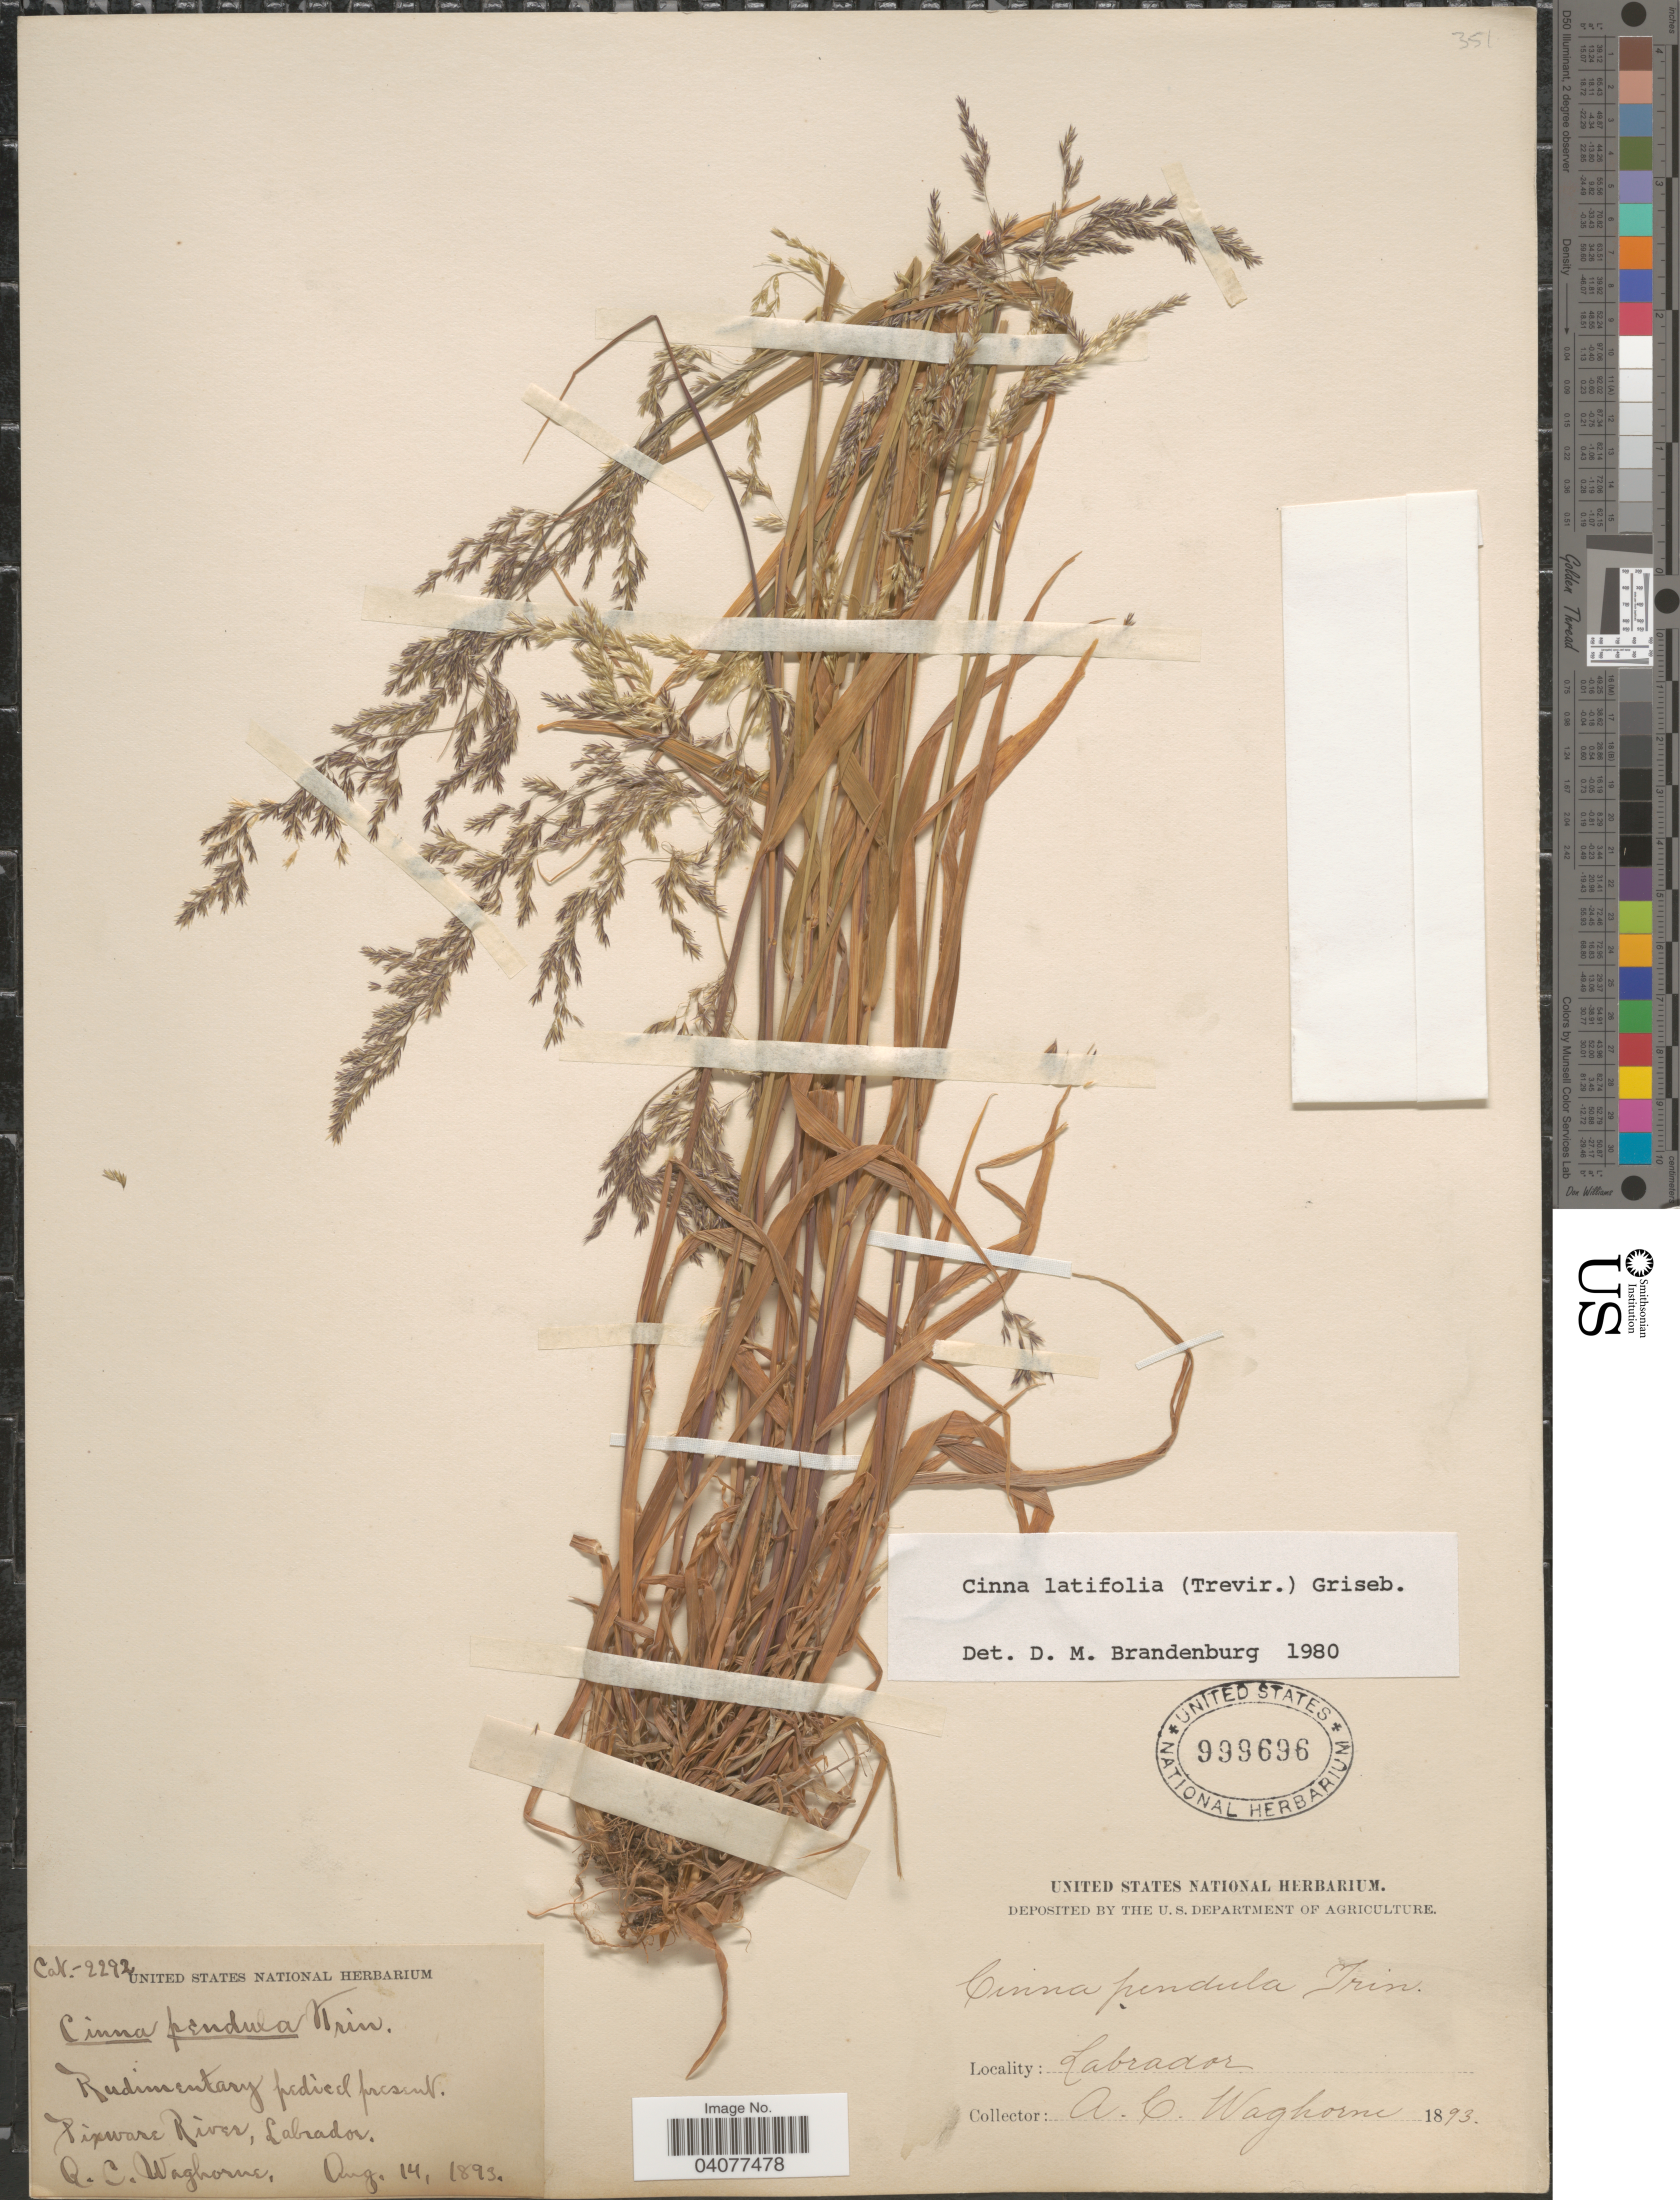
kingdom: Plantae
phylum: Tracheophyta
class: Liliopsida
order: Poales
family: Poaceae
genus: Cinna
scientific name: Cinna latifolia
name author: (Trevir. ex Goeppert) Griseb.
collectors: A. Waghorne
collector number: Cat-2292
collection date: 1893-08-14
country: Canada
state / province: Newfoundland and Labrador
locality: Pixware River, Labrador.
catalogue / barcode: US 999696